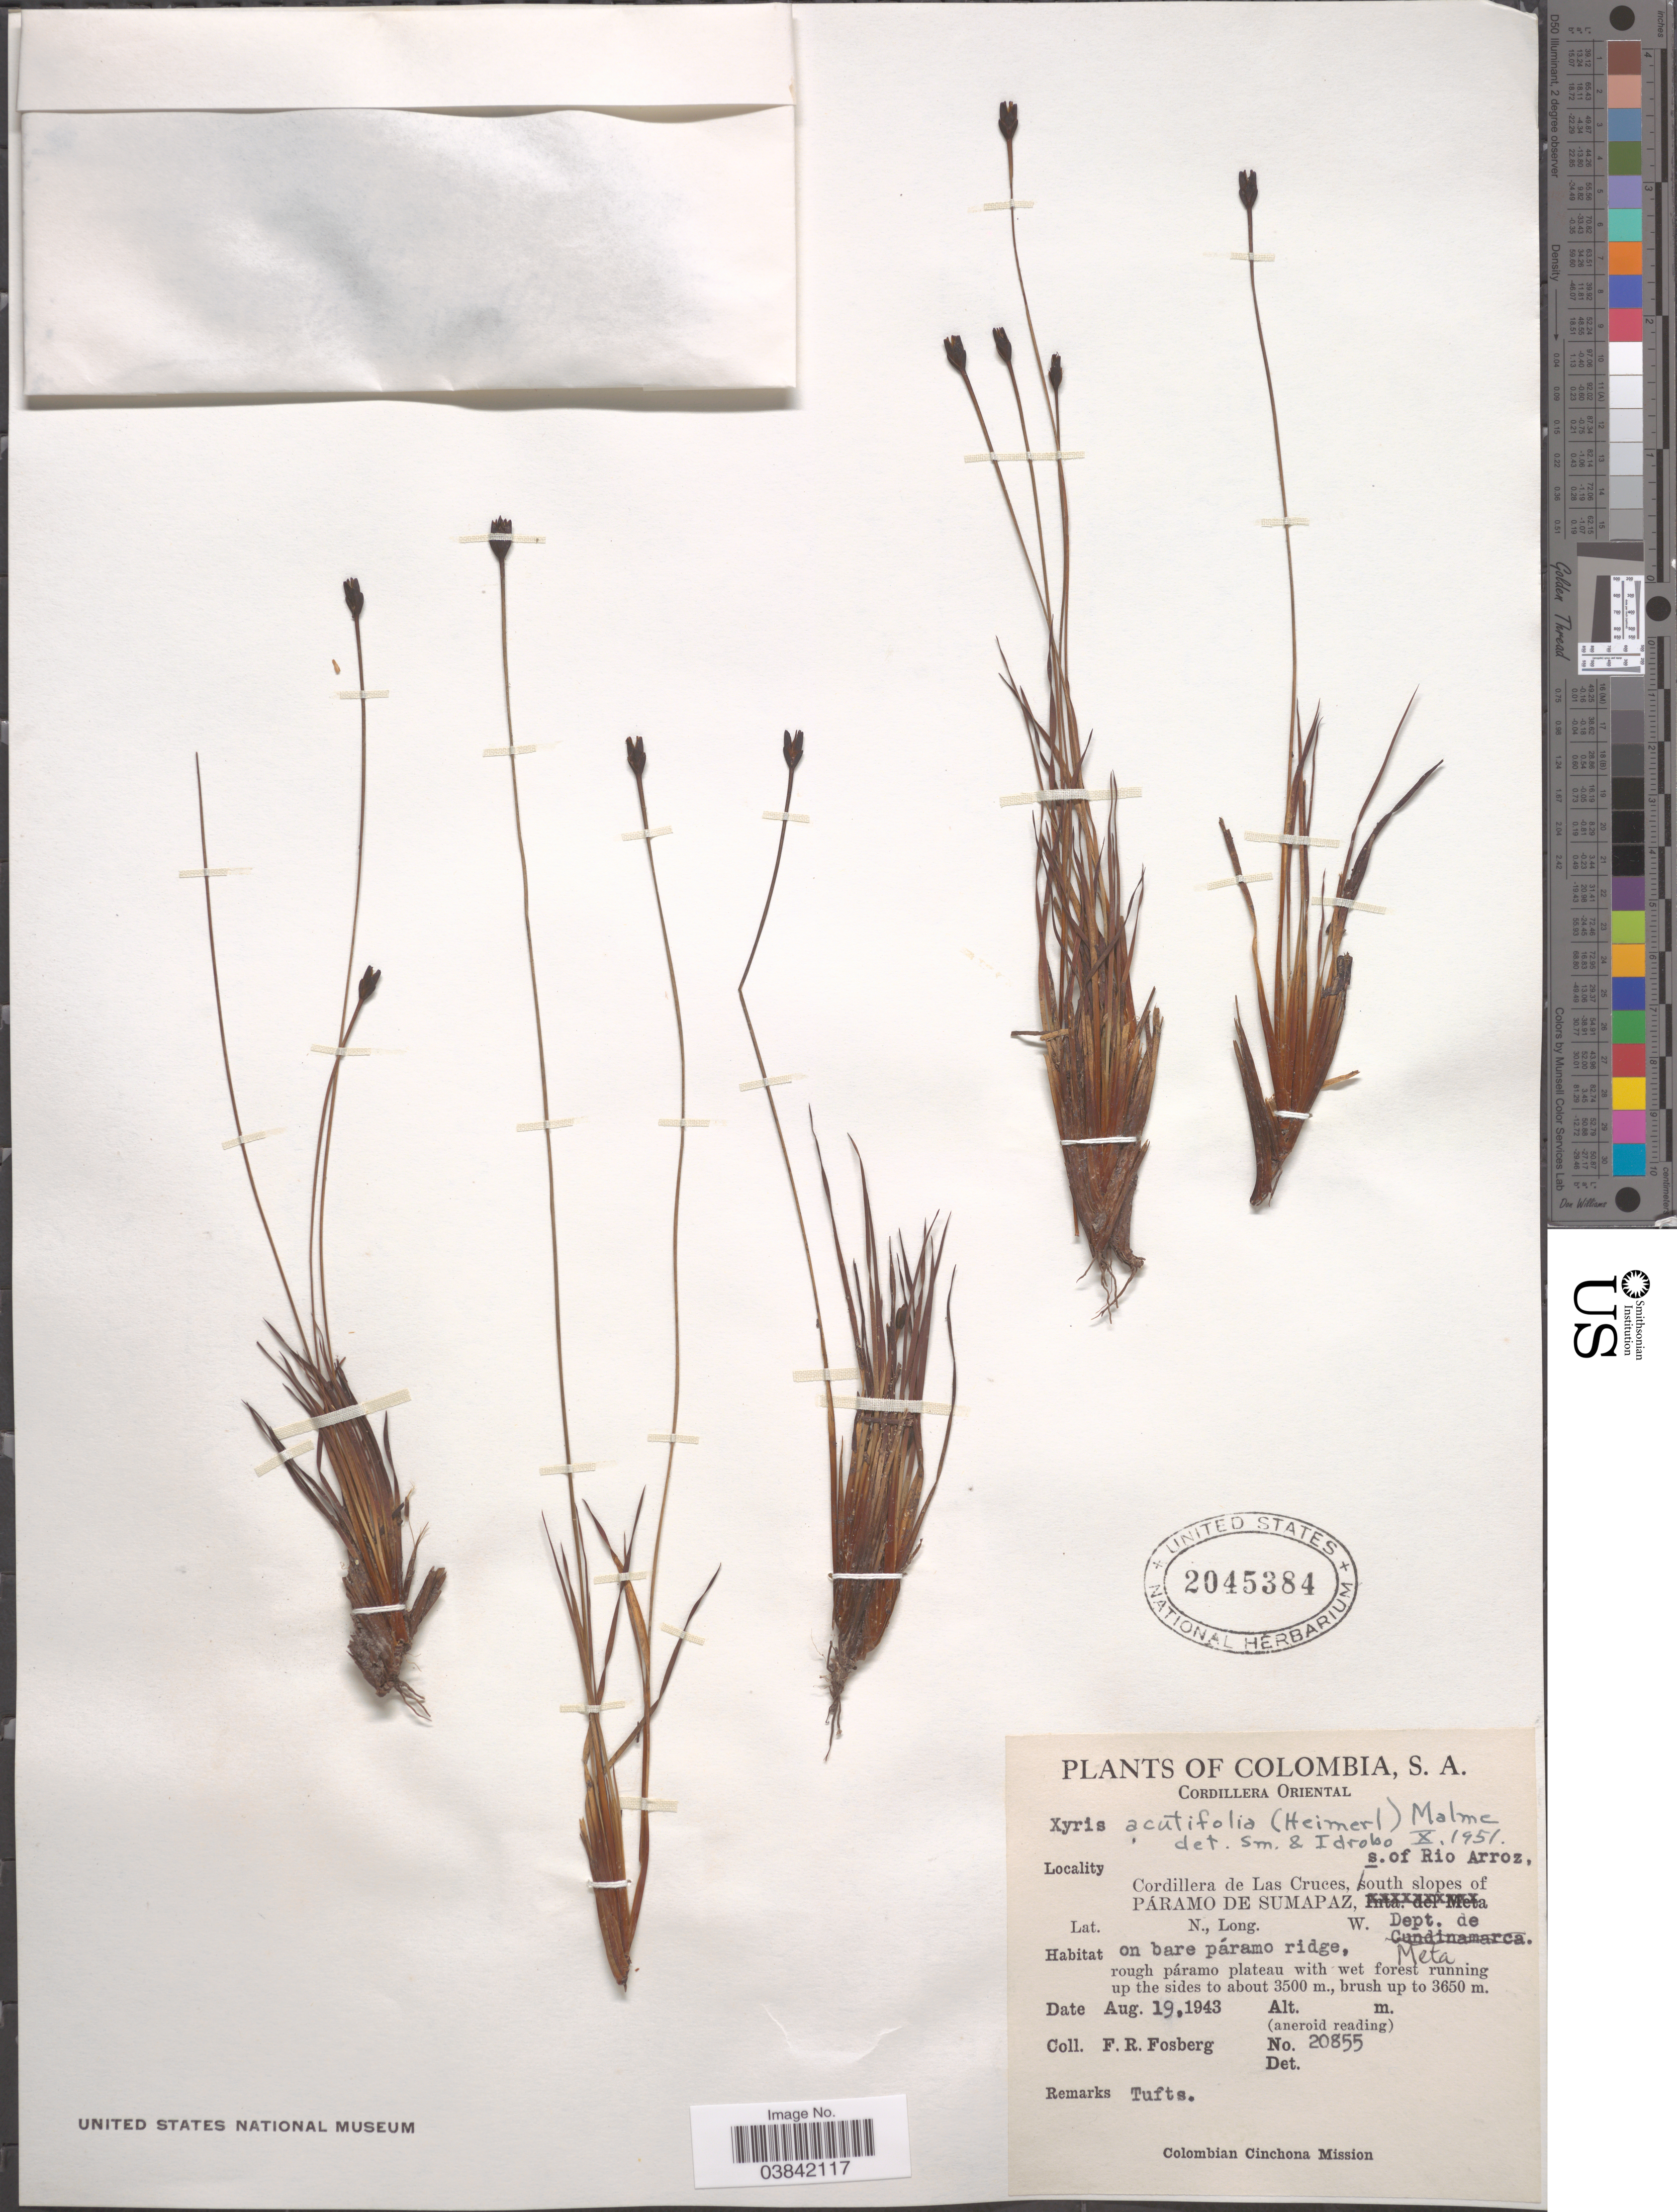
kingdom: Plantae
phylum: Tracheophyta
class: Liliopsida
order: Poales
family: Xyridaceae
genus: Xyris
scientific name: Xyris acutifolia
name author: (Heimerl) Malme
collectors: F. R. Fosberg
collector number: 20855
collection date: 1943-08-19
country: Colombia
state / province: Meta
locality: Cordillera Oriental. Cordillera de Las Cruces, s. of Rio Arroz, south slopes of Páramo de Sumapaz, Dept. de Meta.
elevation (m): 3500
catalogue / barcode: US 2045384